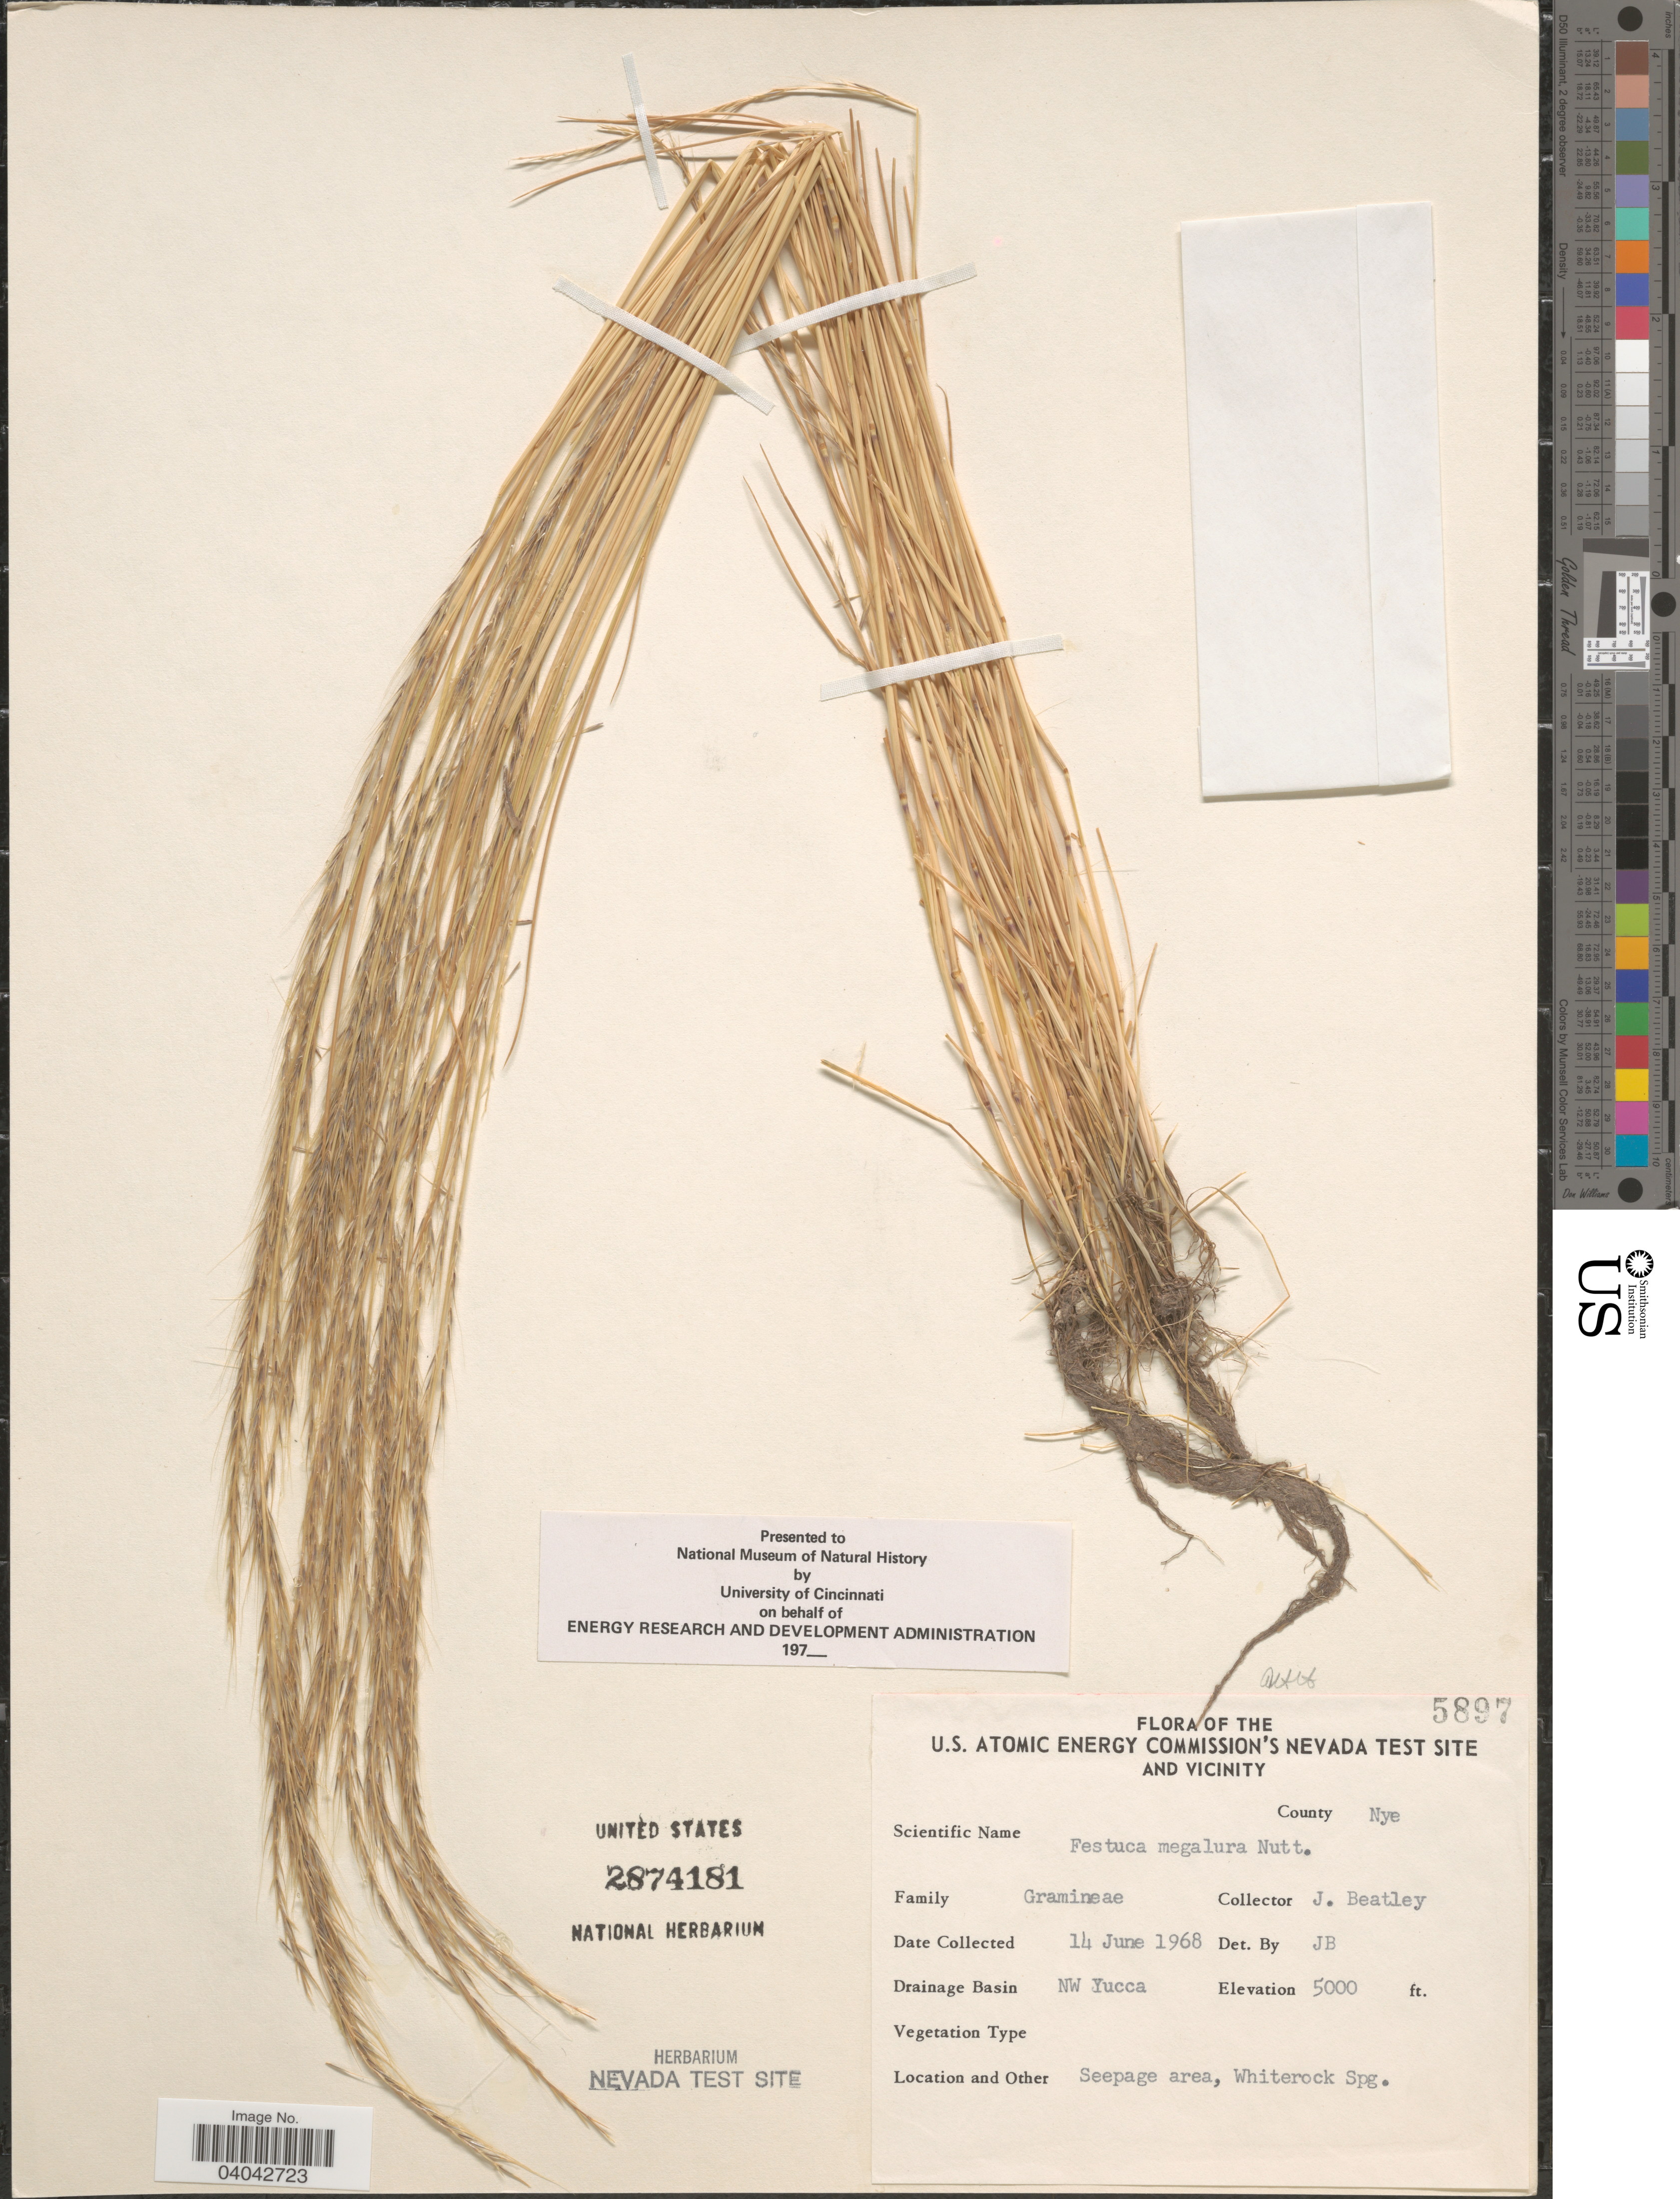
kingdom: Plantae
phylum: Tracheophyta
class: Liliopsida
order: Poales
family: Poaceae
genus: Festuca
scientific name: Festuca megalura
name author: Nutt.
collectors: J. C. Beatley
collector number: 5897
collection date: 1968-06-14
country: United States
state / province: Nevada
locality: U.S. Atomic Energy Commission's Nevada Test Site and vicinity. County Nye. Drainage Basin NW Yucca. Seepage area, Whiterock Spg.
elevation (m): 1524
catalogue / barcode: US 2874181